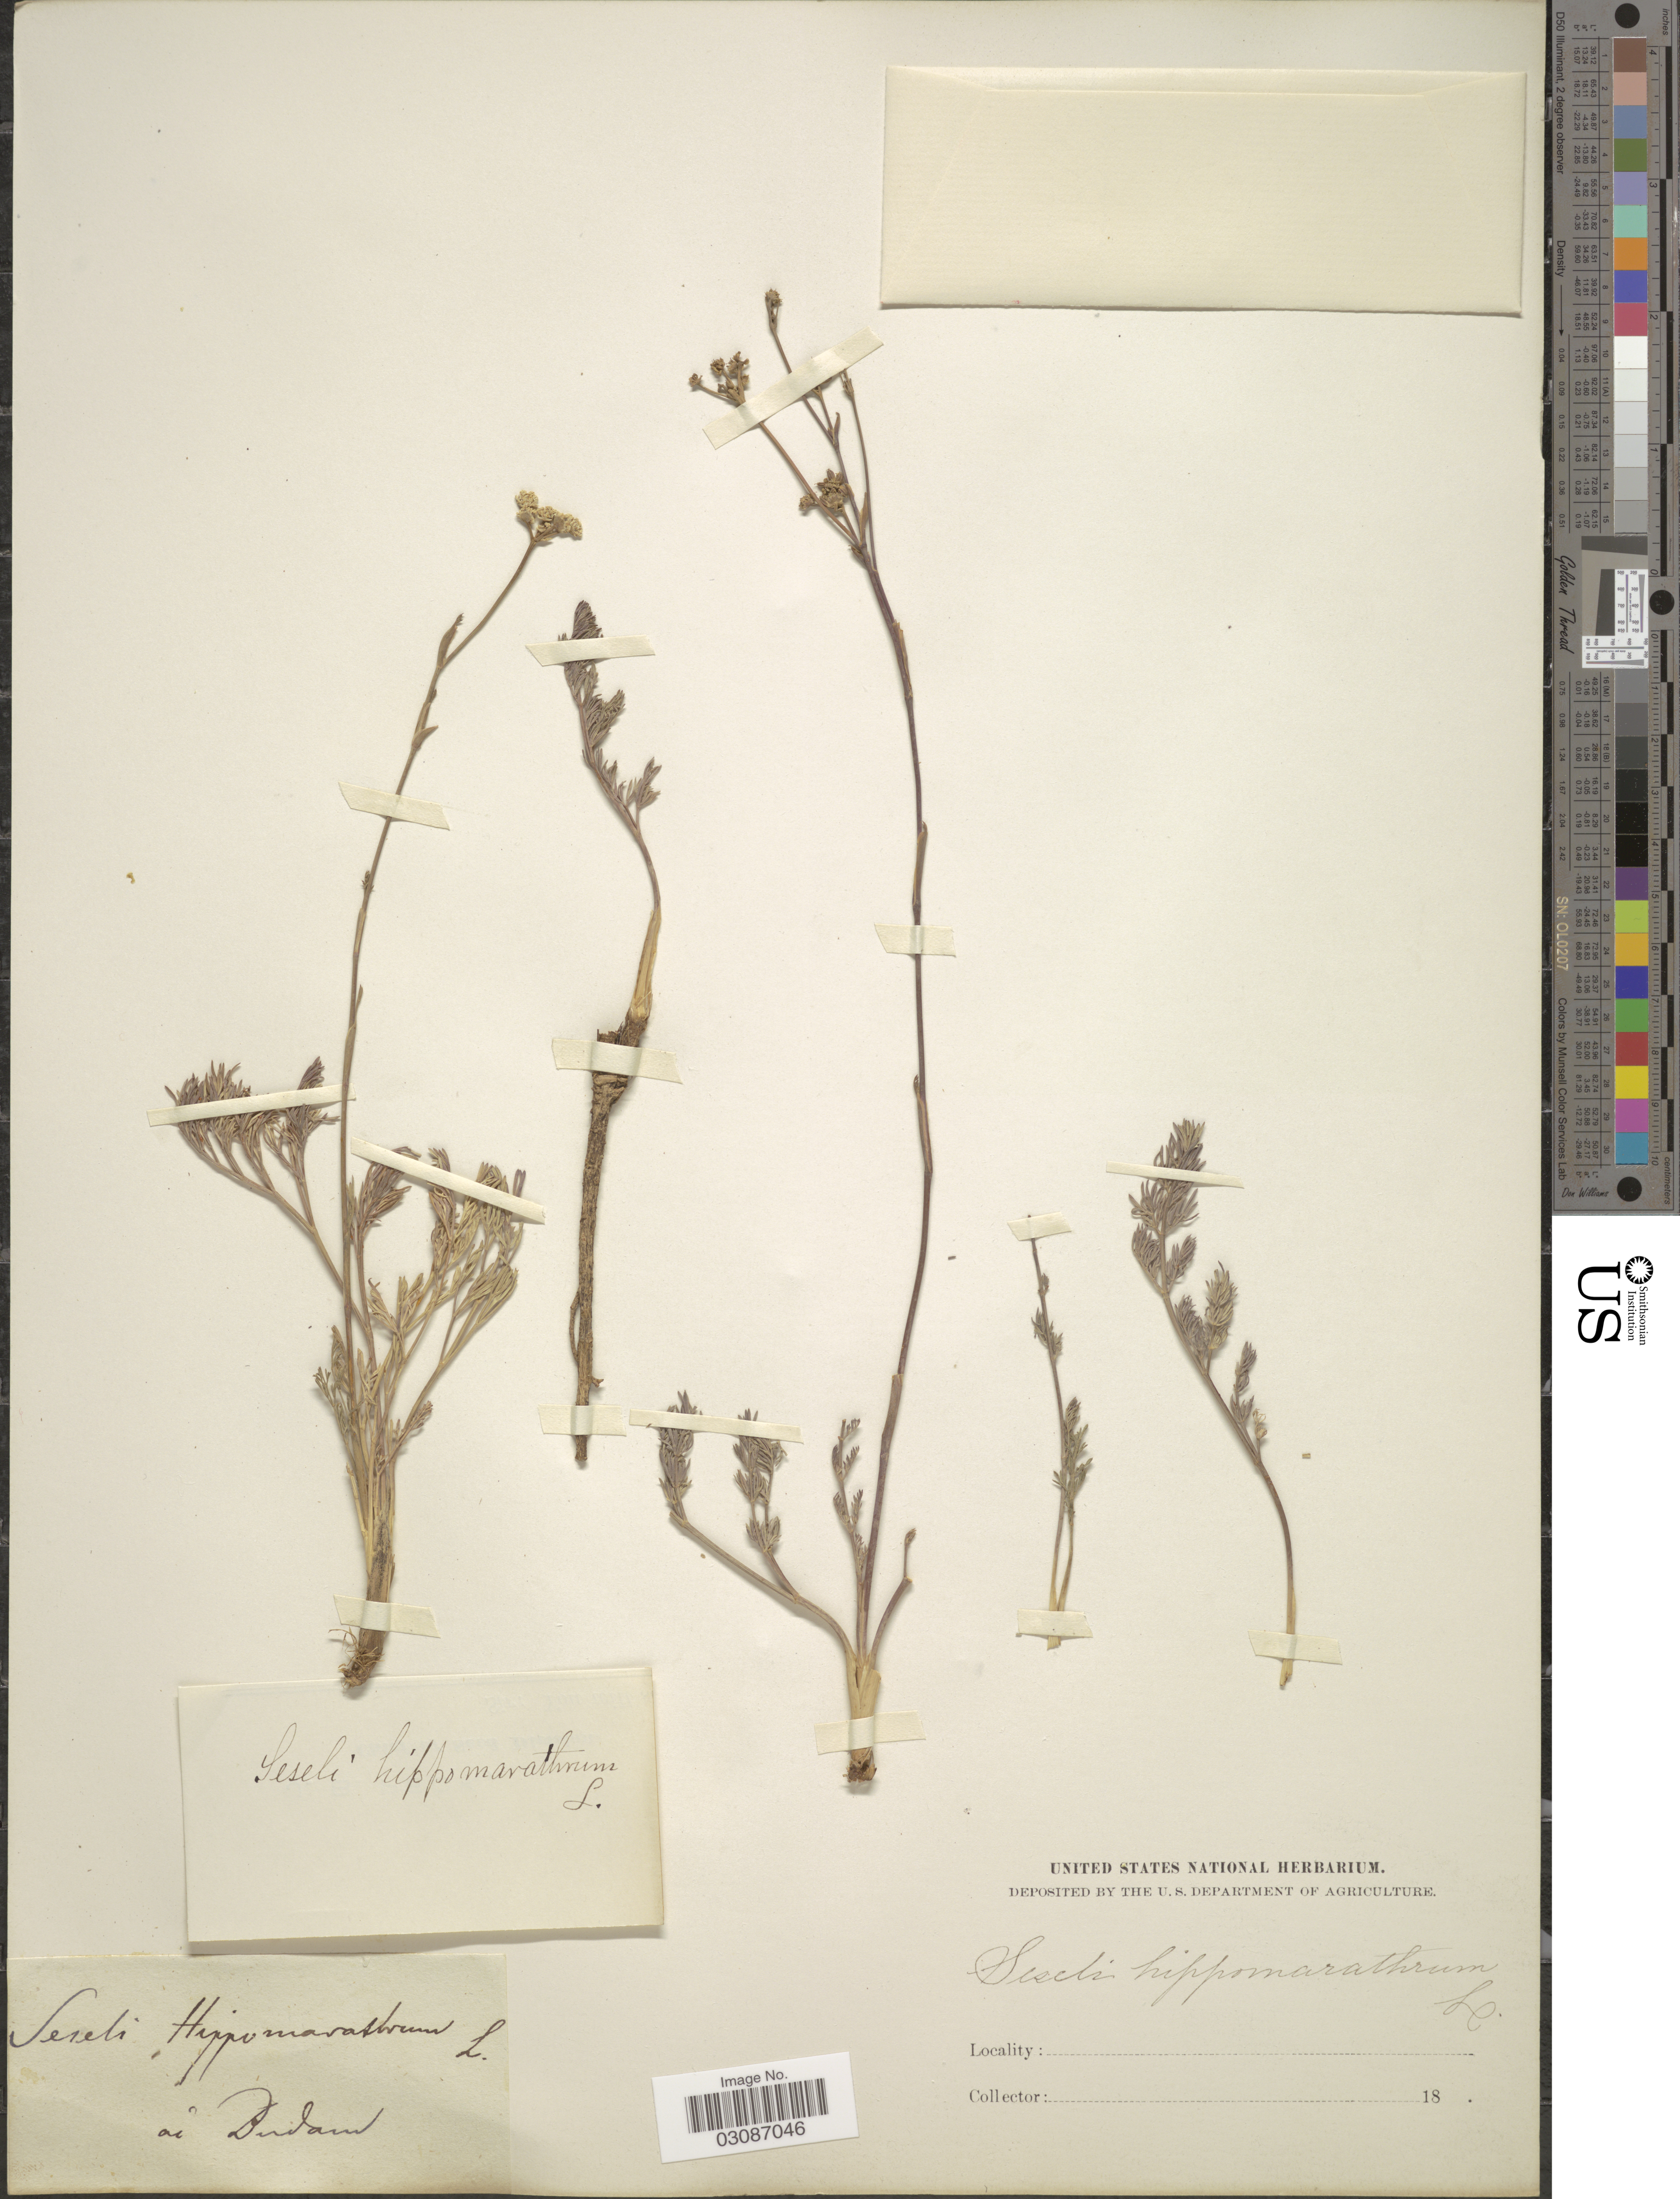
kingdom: Plantae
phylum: Tracheophyta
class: Magnoliopsida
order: Apiales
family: Apiaceae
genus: Seseli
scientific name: Seseli hippomarathrum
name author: Jacq.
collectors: ex herb. United States National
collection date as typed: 18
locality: Am Duidam. [interpreted]